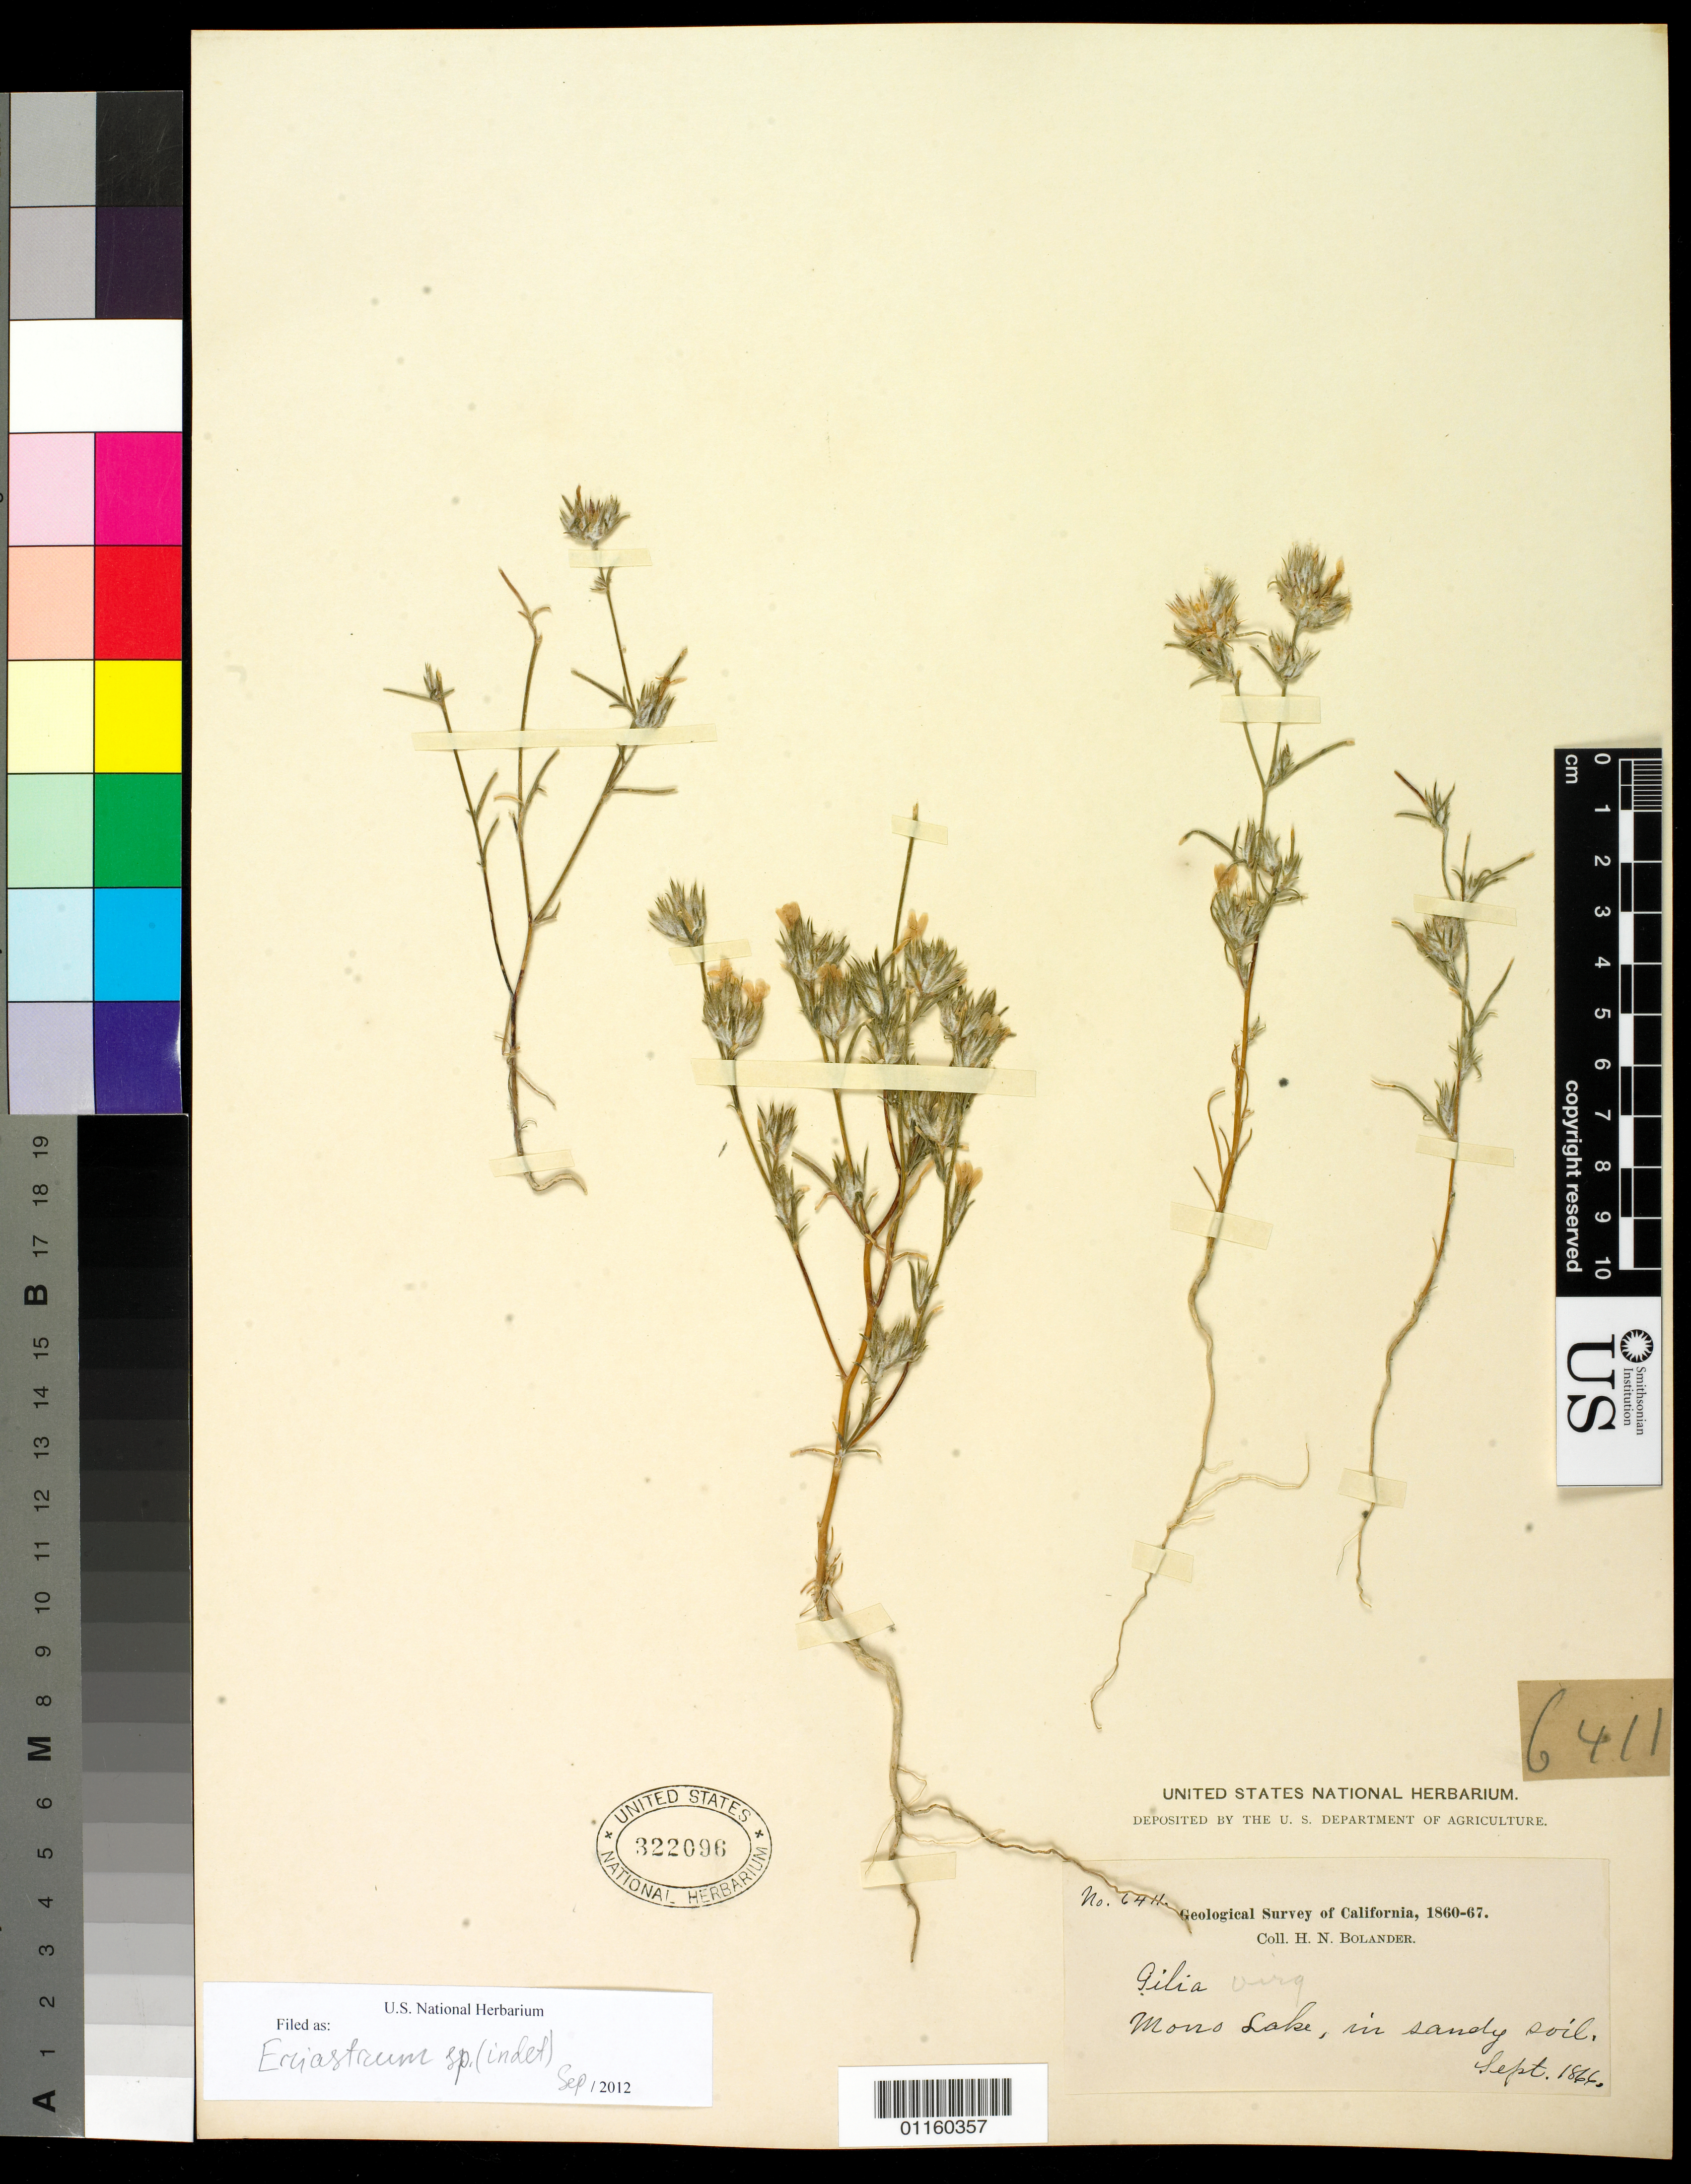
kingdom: Plantae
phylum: Tracheophyta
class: Magnoliopsida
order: Ericales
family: Polemoniaceae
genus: Eriastrum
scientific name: Eriastrum sp.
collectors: H. Bolander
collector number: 6411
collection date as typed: Sep 1866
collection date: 1866-09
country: United States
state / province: California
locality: Mono Lake, in sandy soil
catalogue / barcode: US 322096